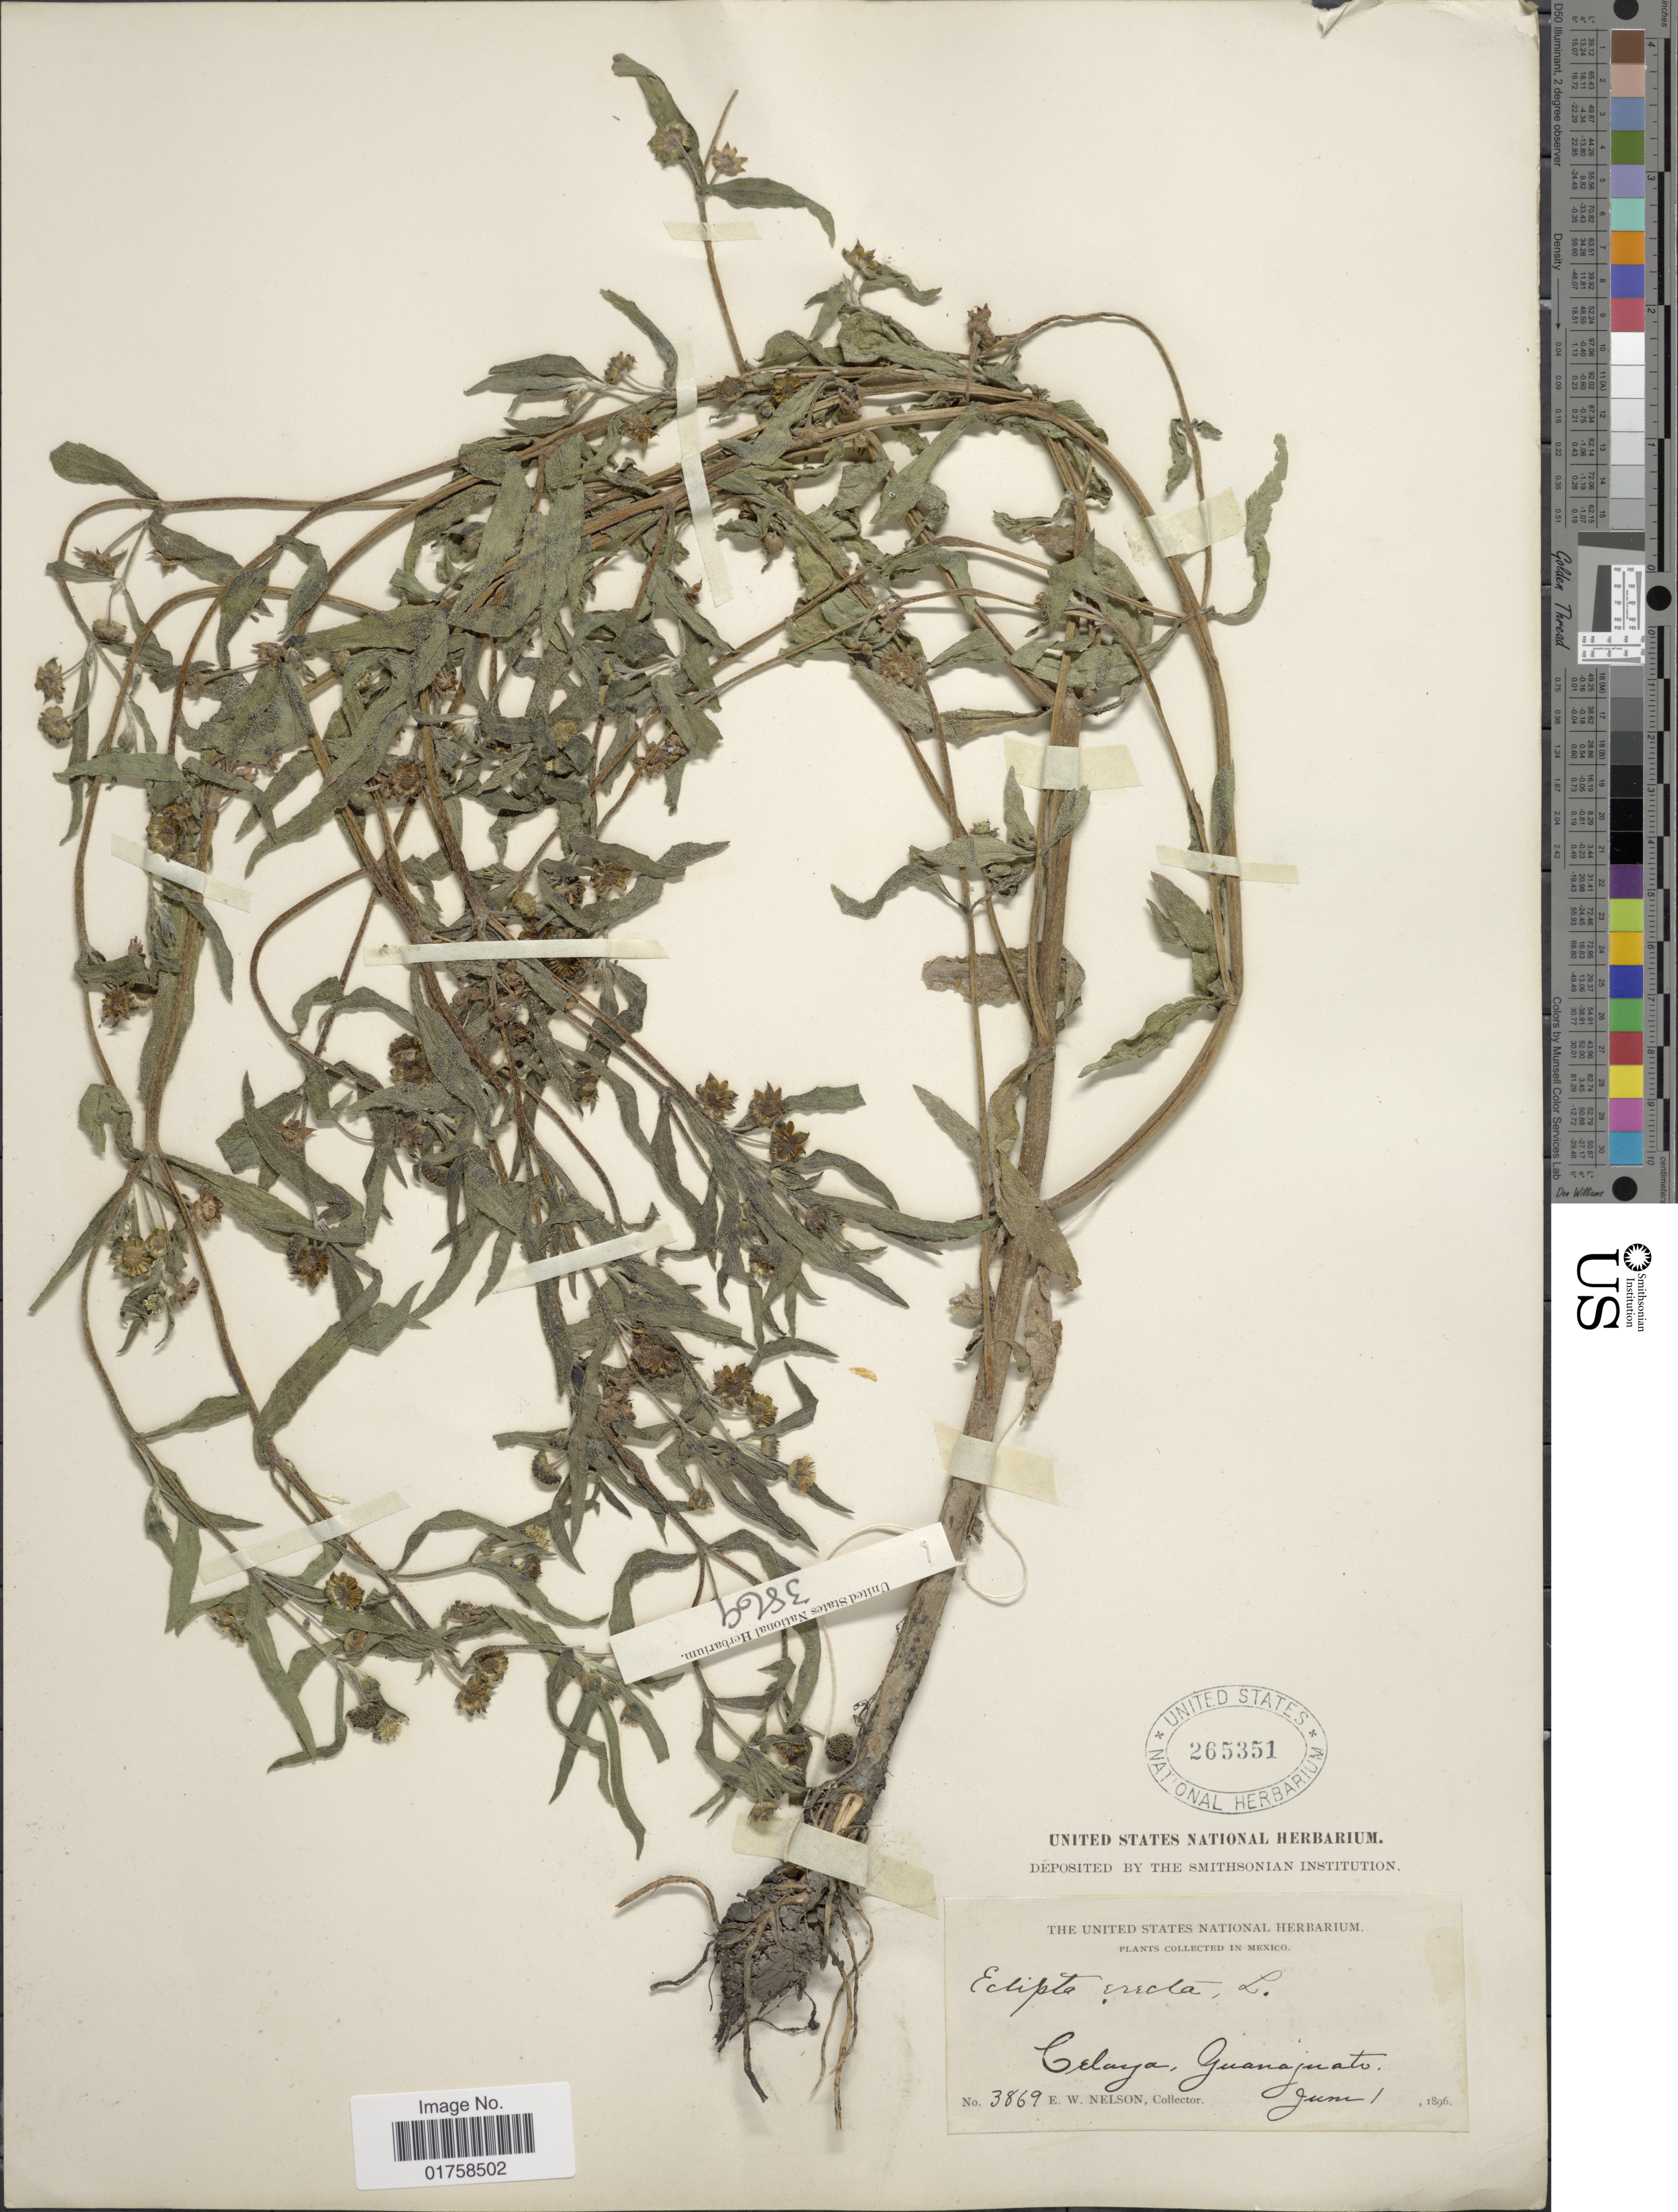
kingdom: Plantae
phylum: Tracheophyta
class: Magnoliopsida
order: Asterales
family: Asteraceae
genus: Eclipta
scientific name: Eclipta erecta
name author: L.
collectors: E. W. Nelson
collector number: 3869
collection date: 1896-06-01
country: Mexico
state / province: Guanajuato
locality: Mexico. Celaya, Guanajuato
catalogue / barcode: US 265351